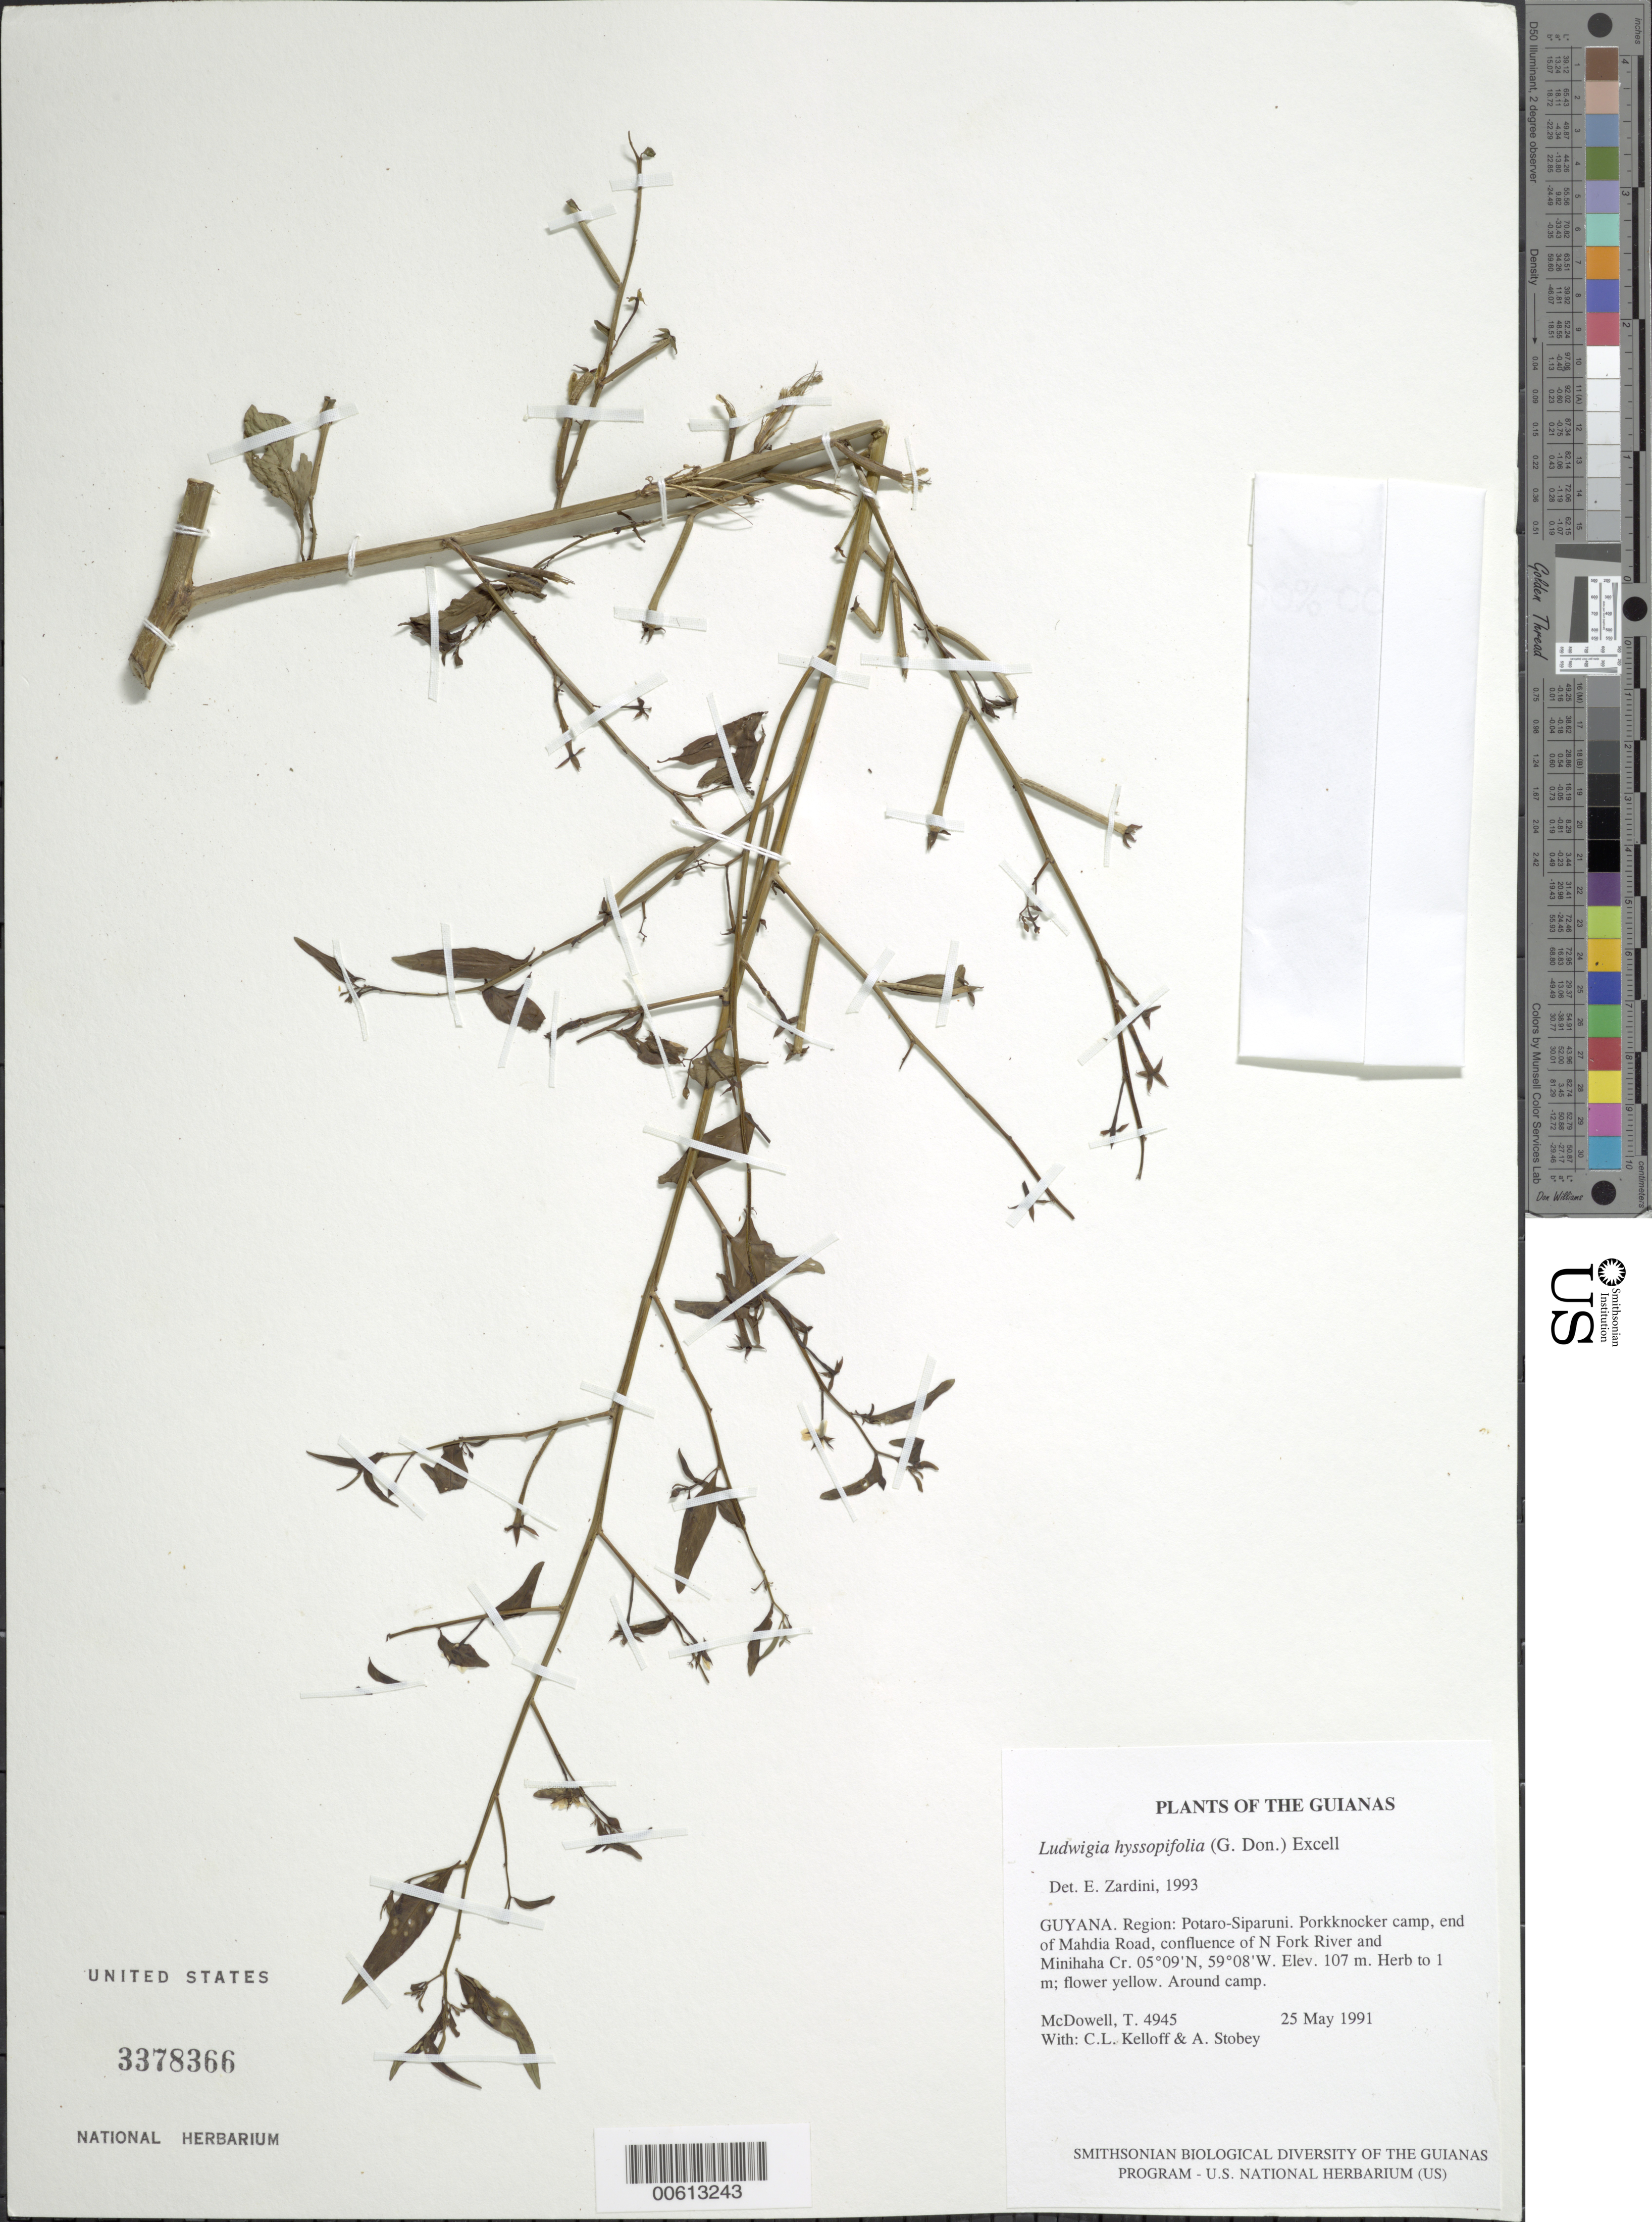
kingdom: Plantae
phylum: Tracheophyta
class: Magnoliopsida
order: Myrtales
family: Onagraceae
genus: Ludwigia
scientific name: Ludwigia hyssopifolia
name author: (G. Don) Exell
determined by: Zardini, E. M.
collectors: T. McDowell, C. L. Kelloff & A. Stobey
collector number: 4945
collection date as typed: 25 May 1991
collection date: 1991-05-25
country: Guyana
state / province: Potaro-Siparuni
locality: Porkknocker camp, end of Mahdia Road, confluence of North Fork River and Minihaha Creek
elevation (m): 107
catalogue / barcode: US 3378366